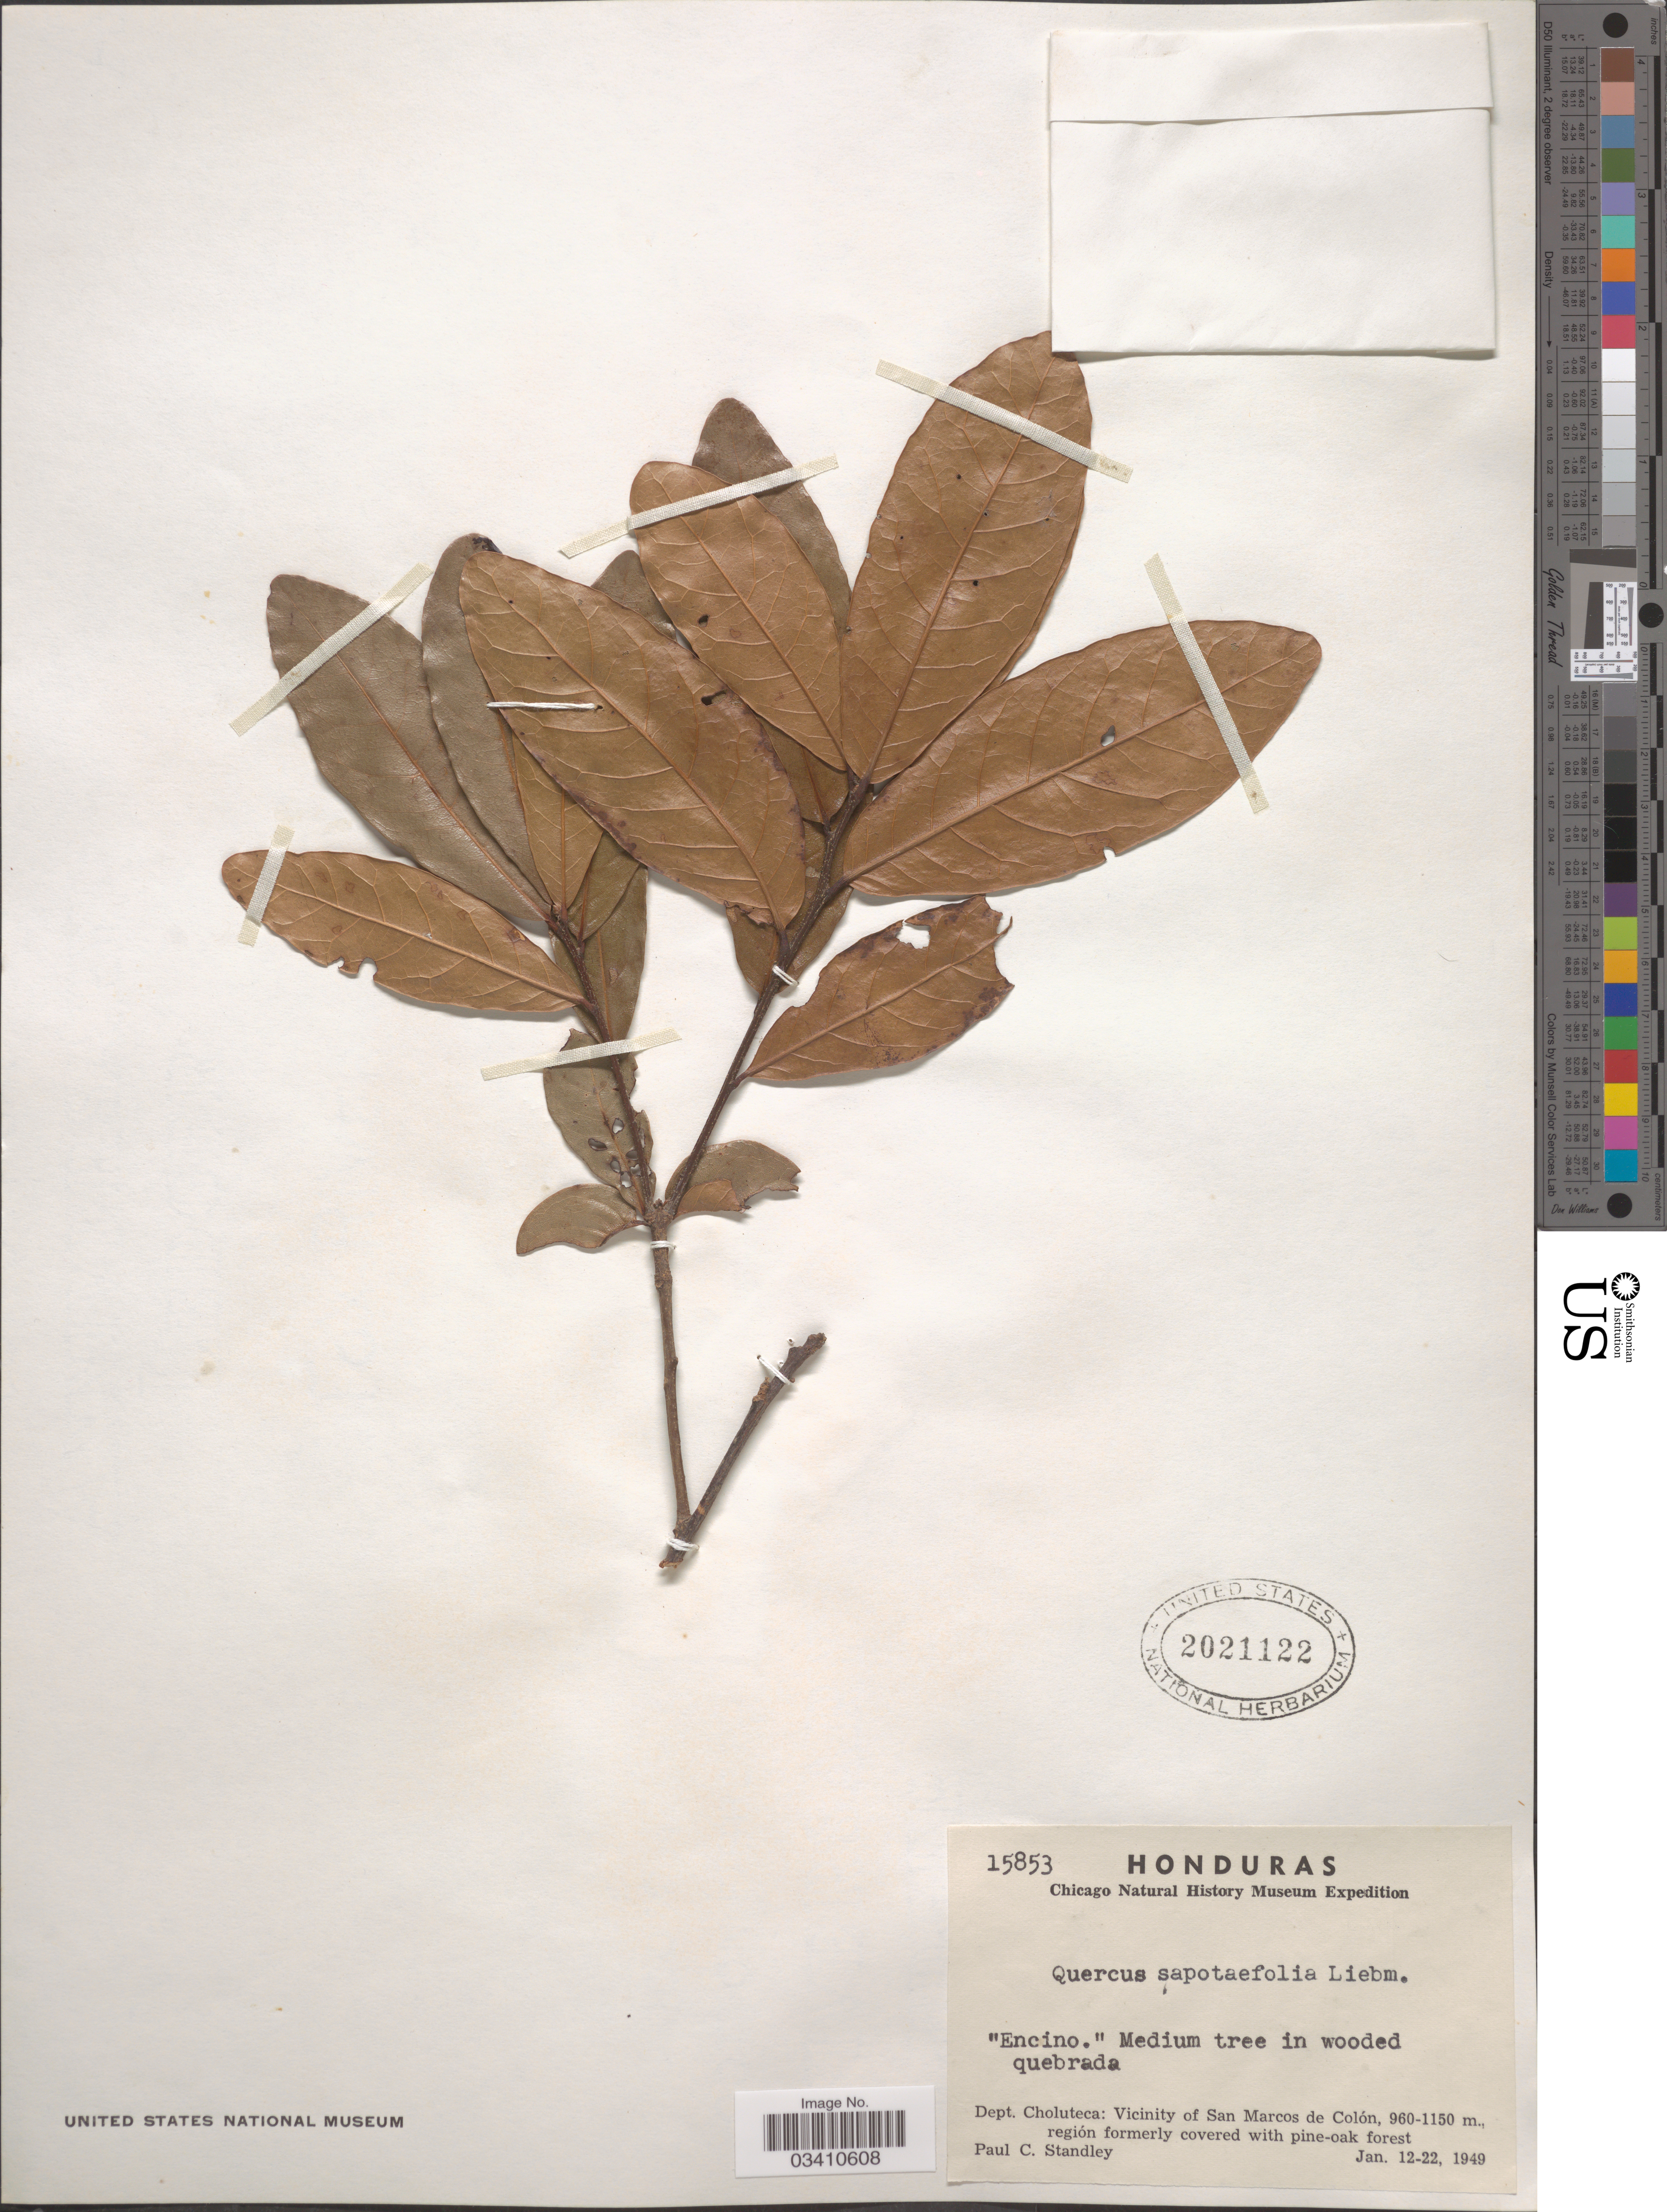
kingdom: Plantae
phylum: Tracheophyta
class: Magnoliopsida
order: Fagales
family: Fagaceae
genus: Quercus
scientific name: Quercus sapotaefolia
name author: Liebm.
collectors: P. C. Standley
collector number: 15853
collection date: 1949-01-12/1949-01-22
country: Honduras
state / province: Choluteca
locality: Dept. Choluteca: Vicinity of San Marcos de Colón.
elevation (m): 960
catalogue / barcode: US 2021122